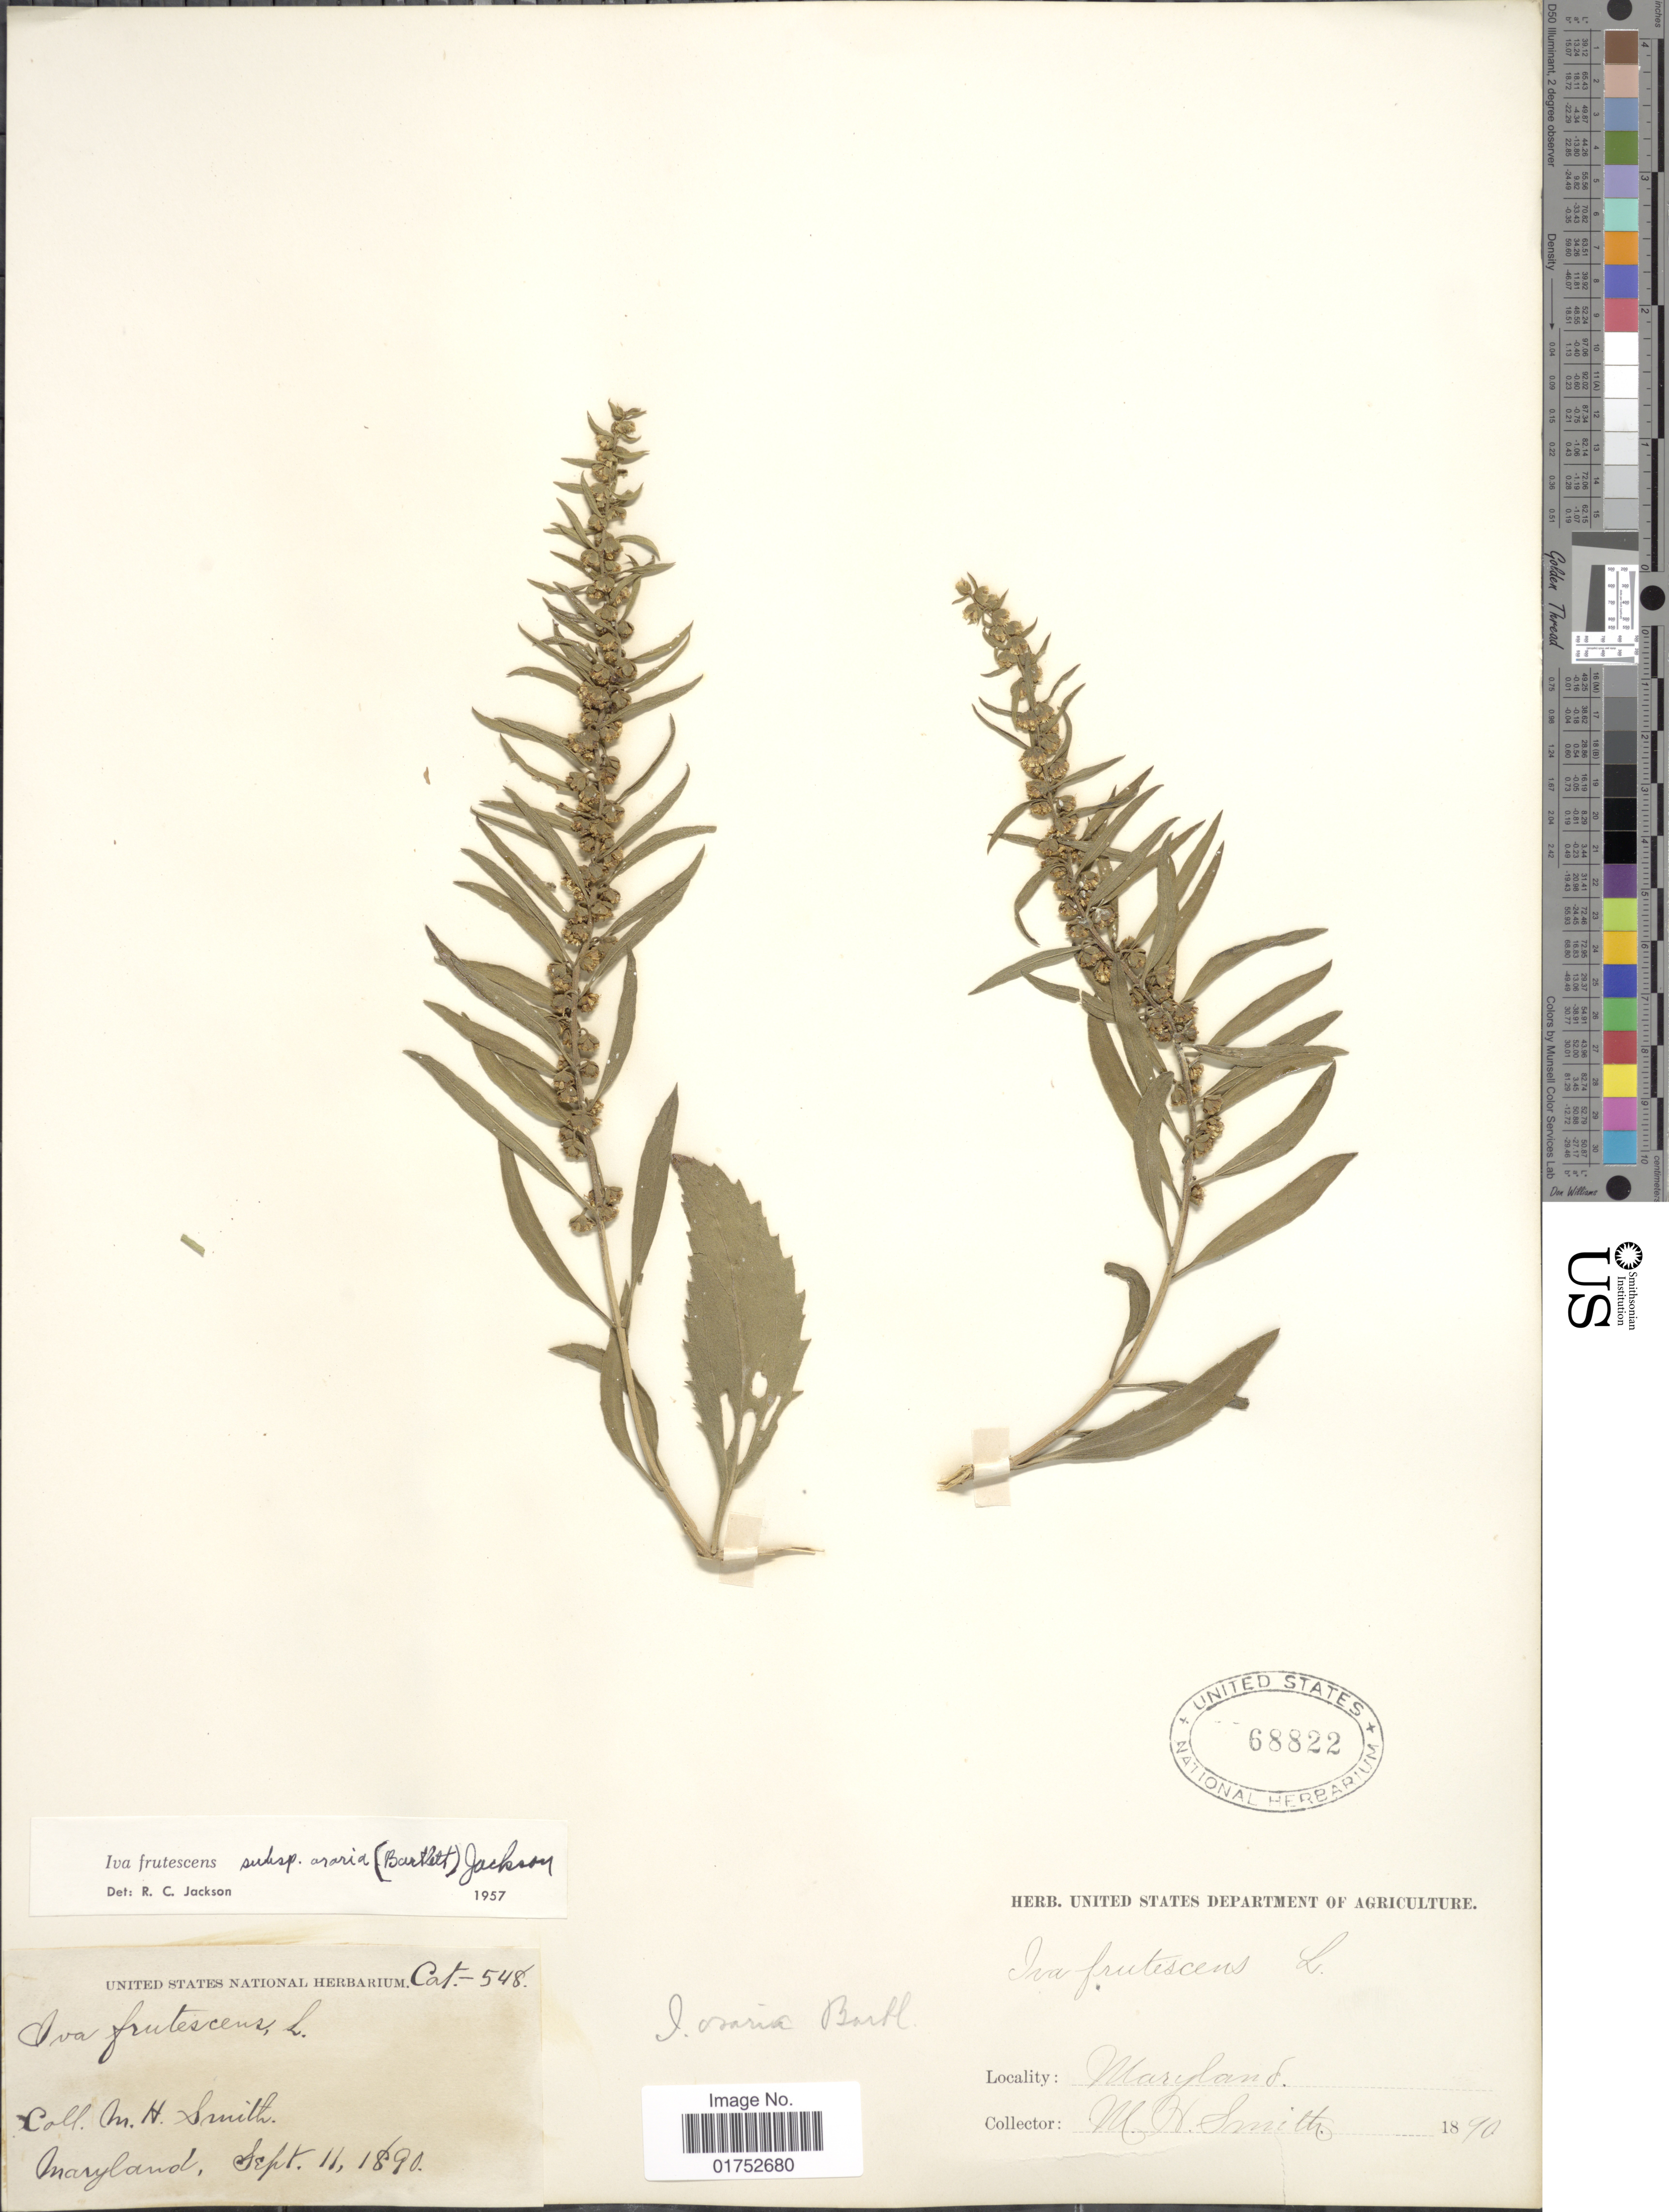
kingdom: Plantae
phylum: Tracheophyta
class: Magnoliopsida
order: Asterales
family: Asteraceae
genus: Iva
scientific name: Iva frutescens subsp. oraria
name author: (Bartlett) R.C. Jacks.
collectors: M. H. Smith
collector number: Cat-548*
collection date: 1890-09-11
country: United States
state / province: Maryland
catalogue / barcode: US 68822